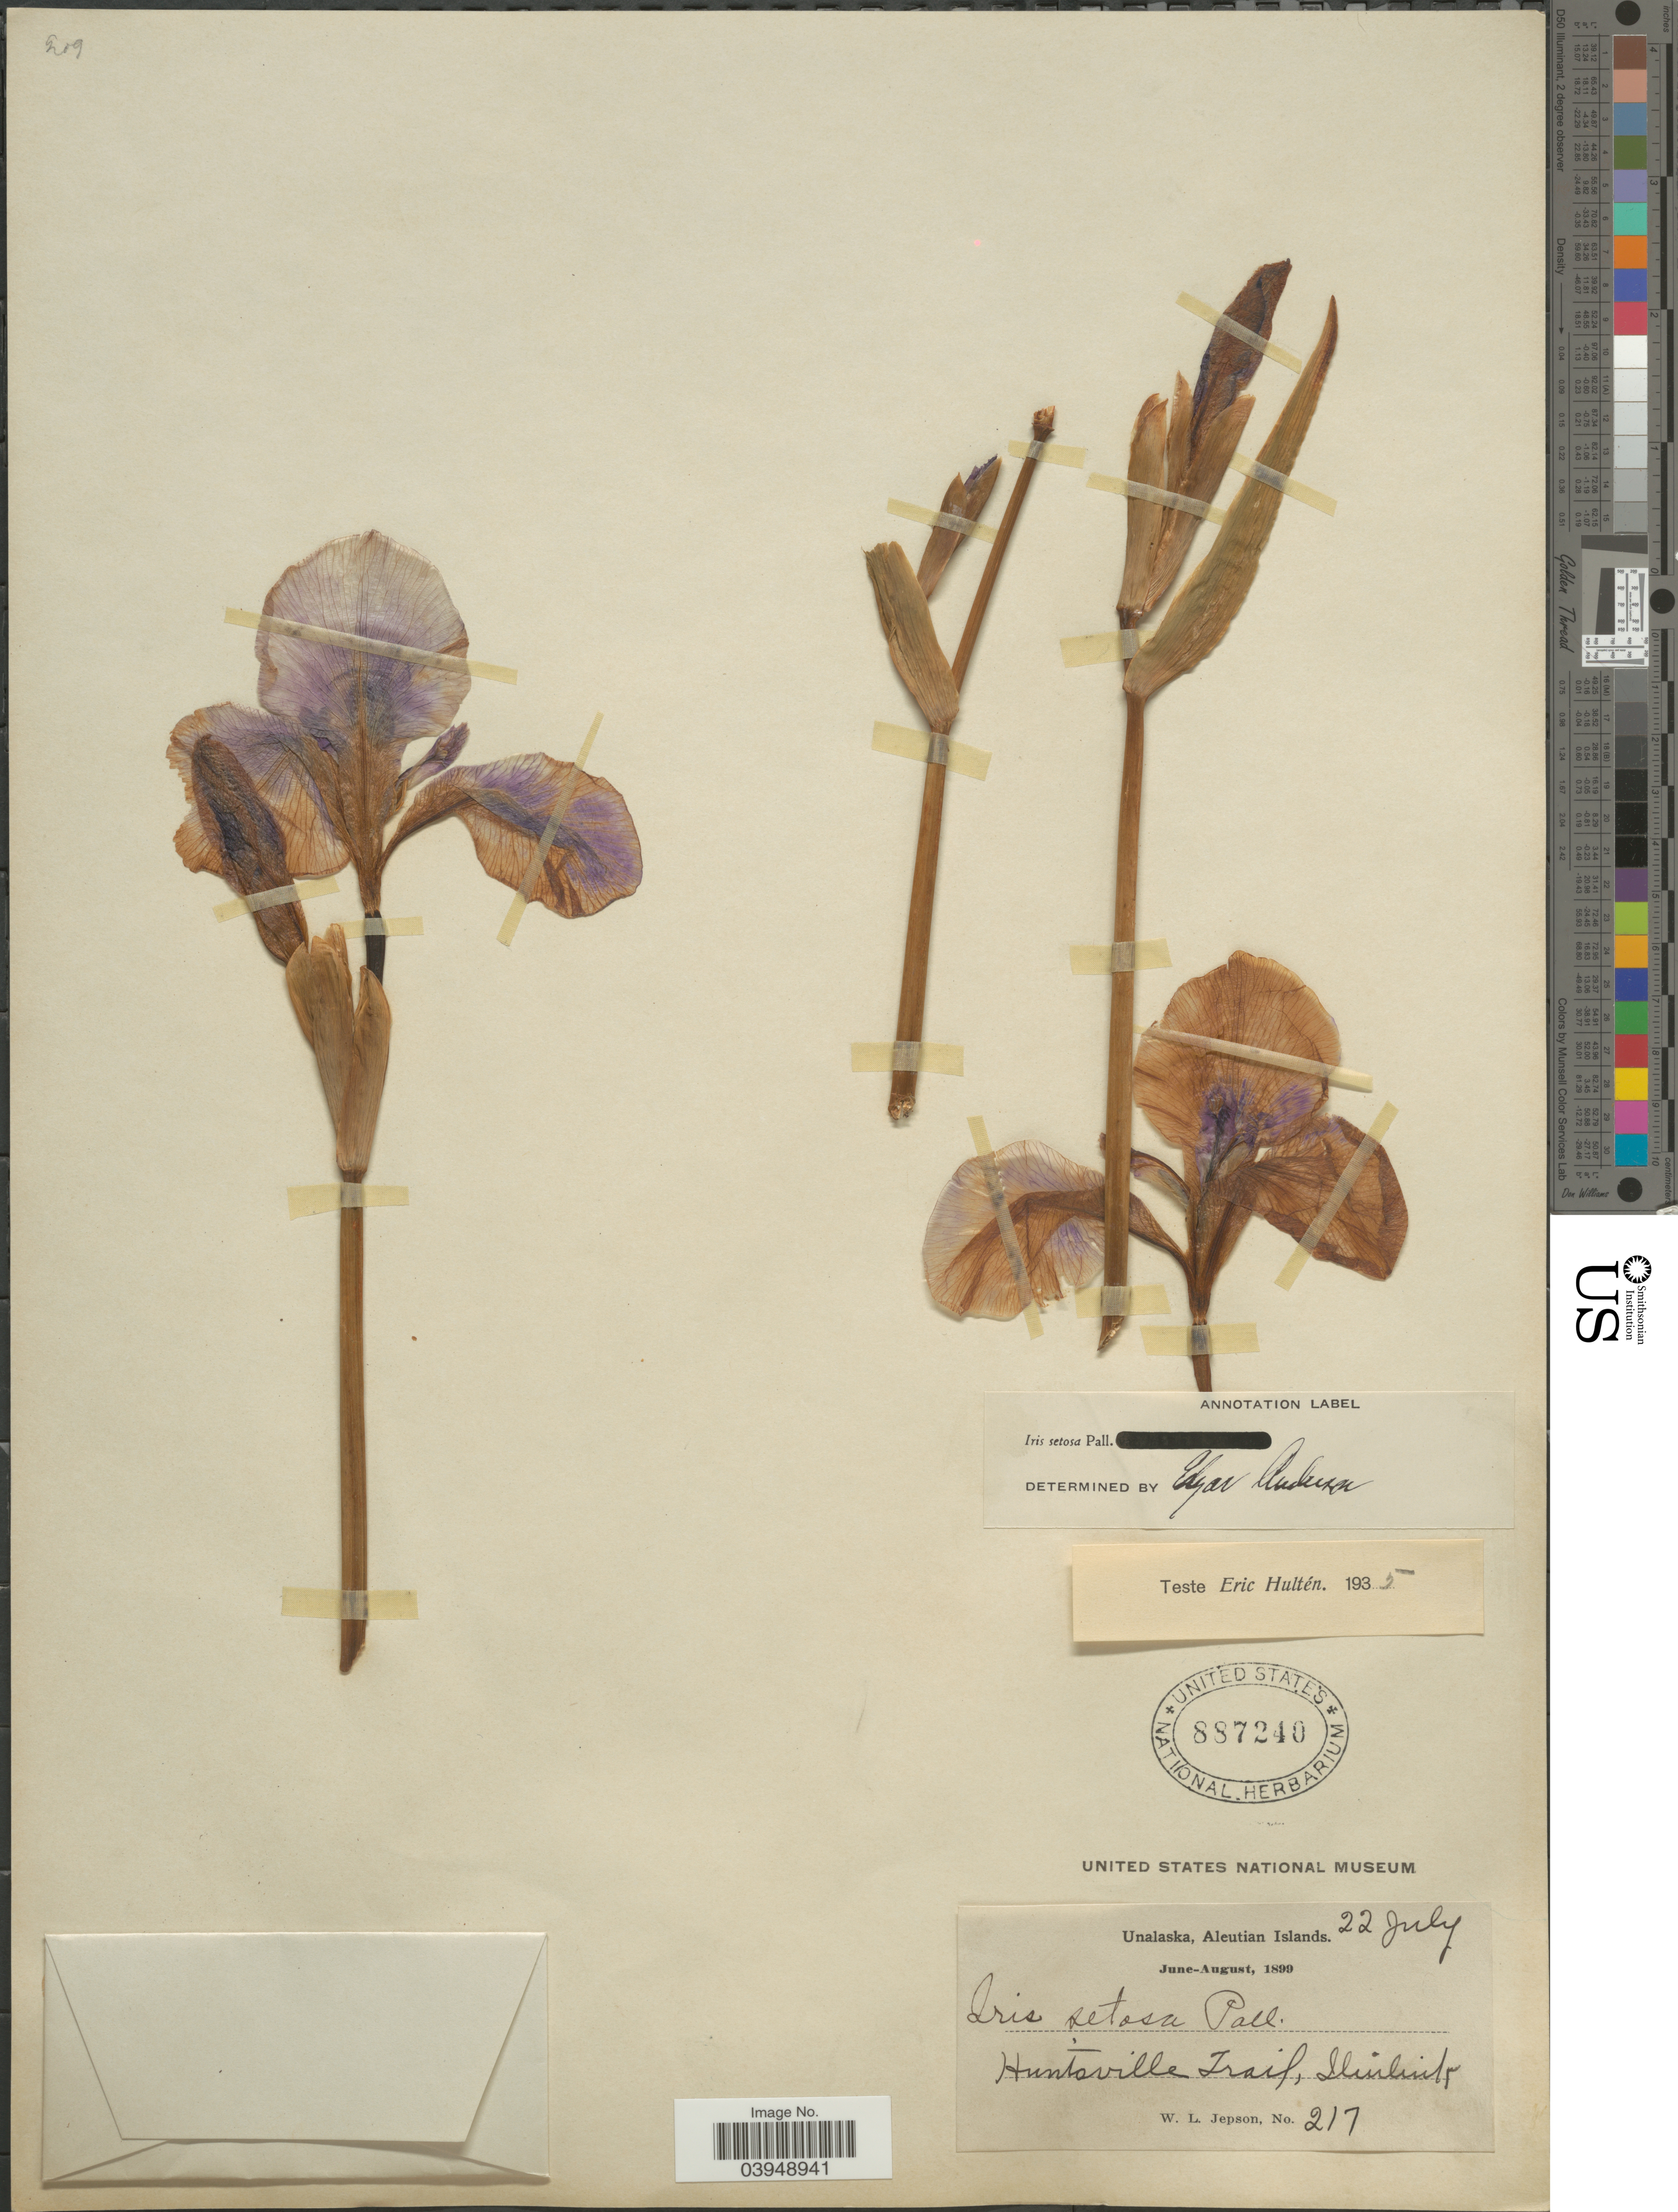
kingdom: Plantae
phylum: Tracheophyta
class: Liliopsida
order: Asparagales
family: Iridaceae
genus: Iris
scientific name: Iris setosa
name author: Pall. ex Link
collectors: W. L. Jepson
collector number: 217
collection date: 1899-07-22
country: United States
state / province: Alaska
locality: Unalaska, Aleutian Islands. Huntsville Trail, Iliuliuk.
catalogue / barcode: US 887240